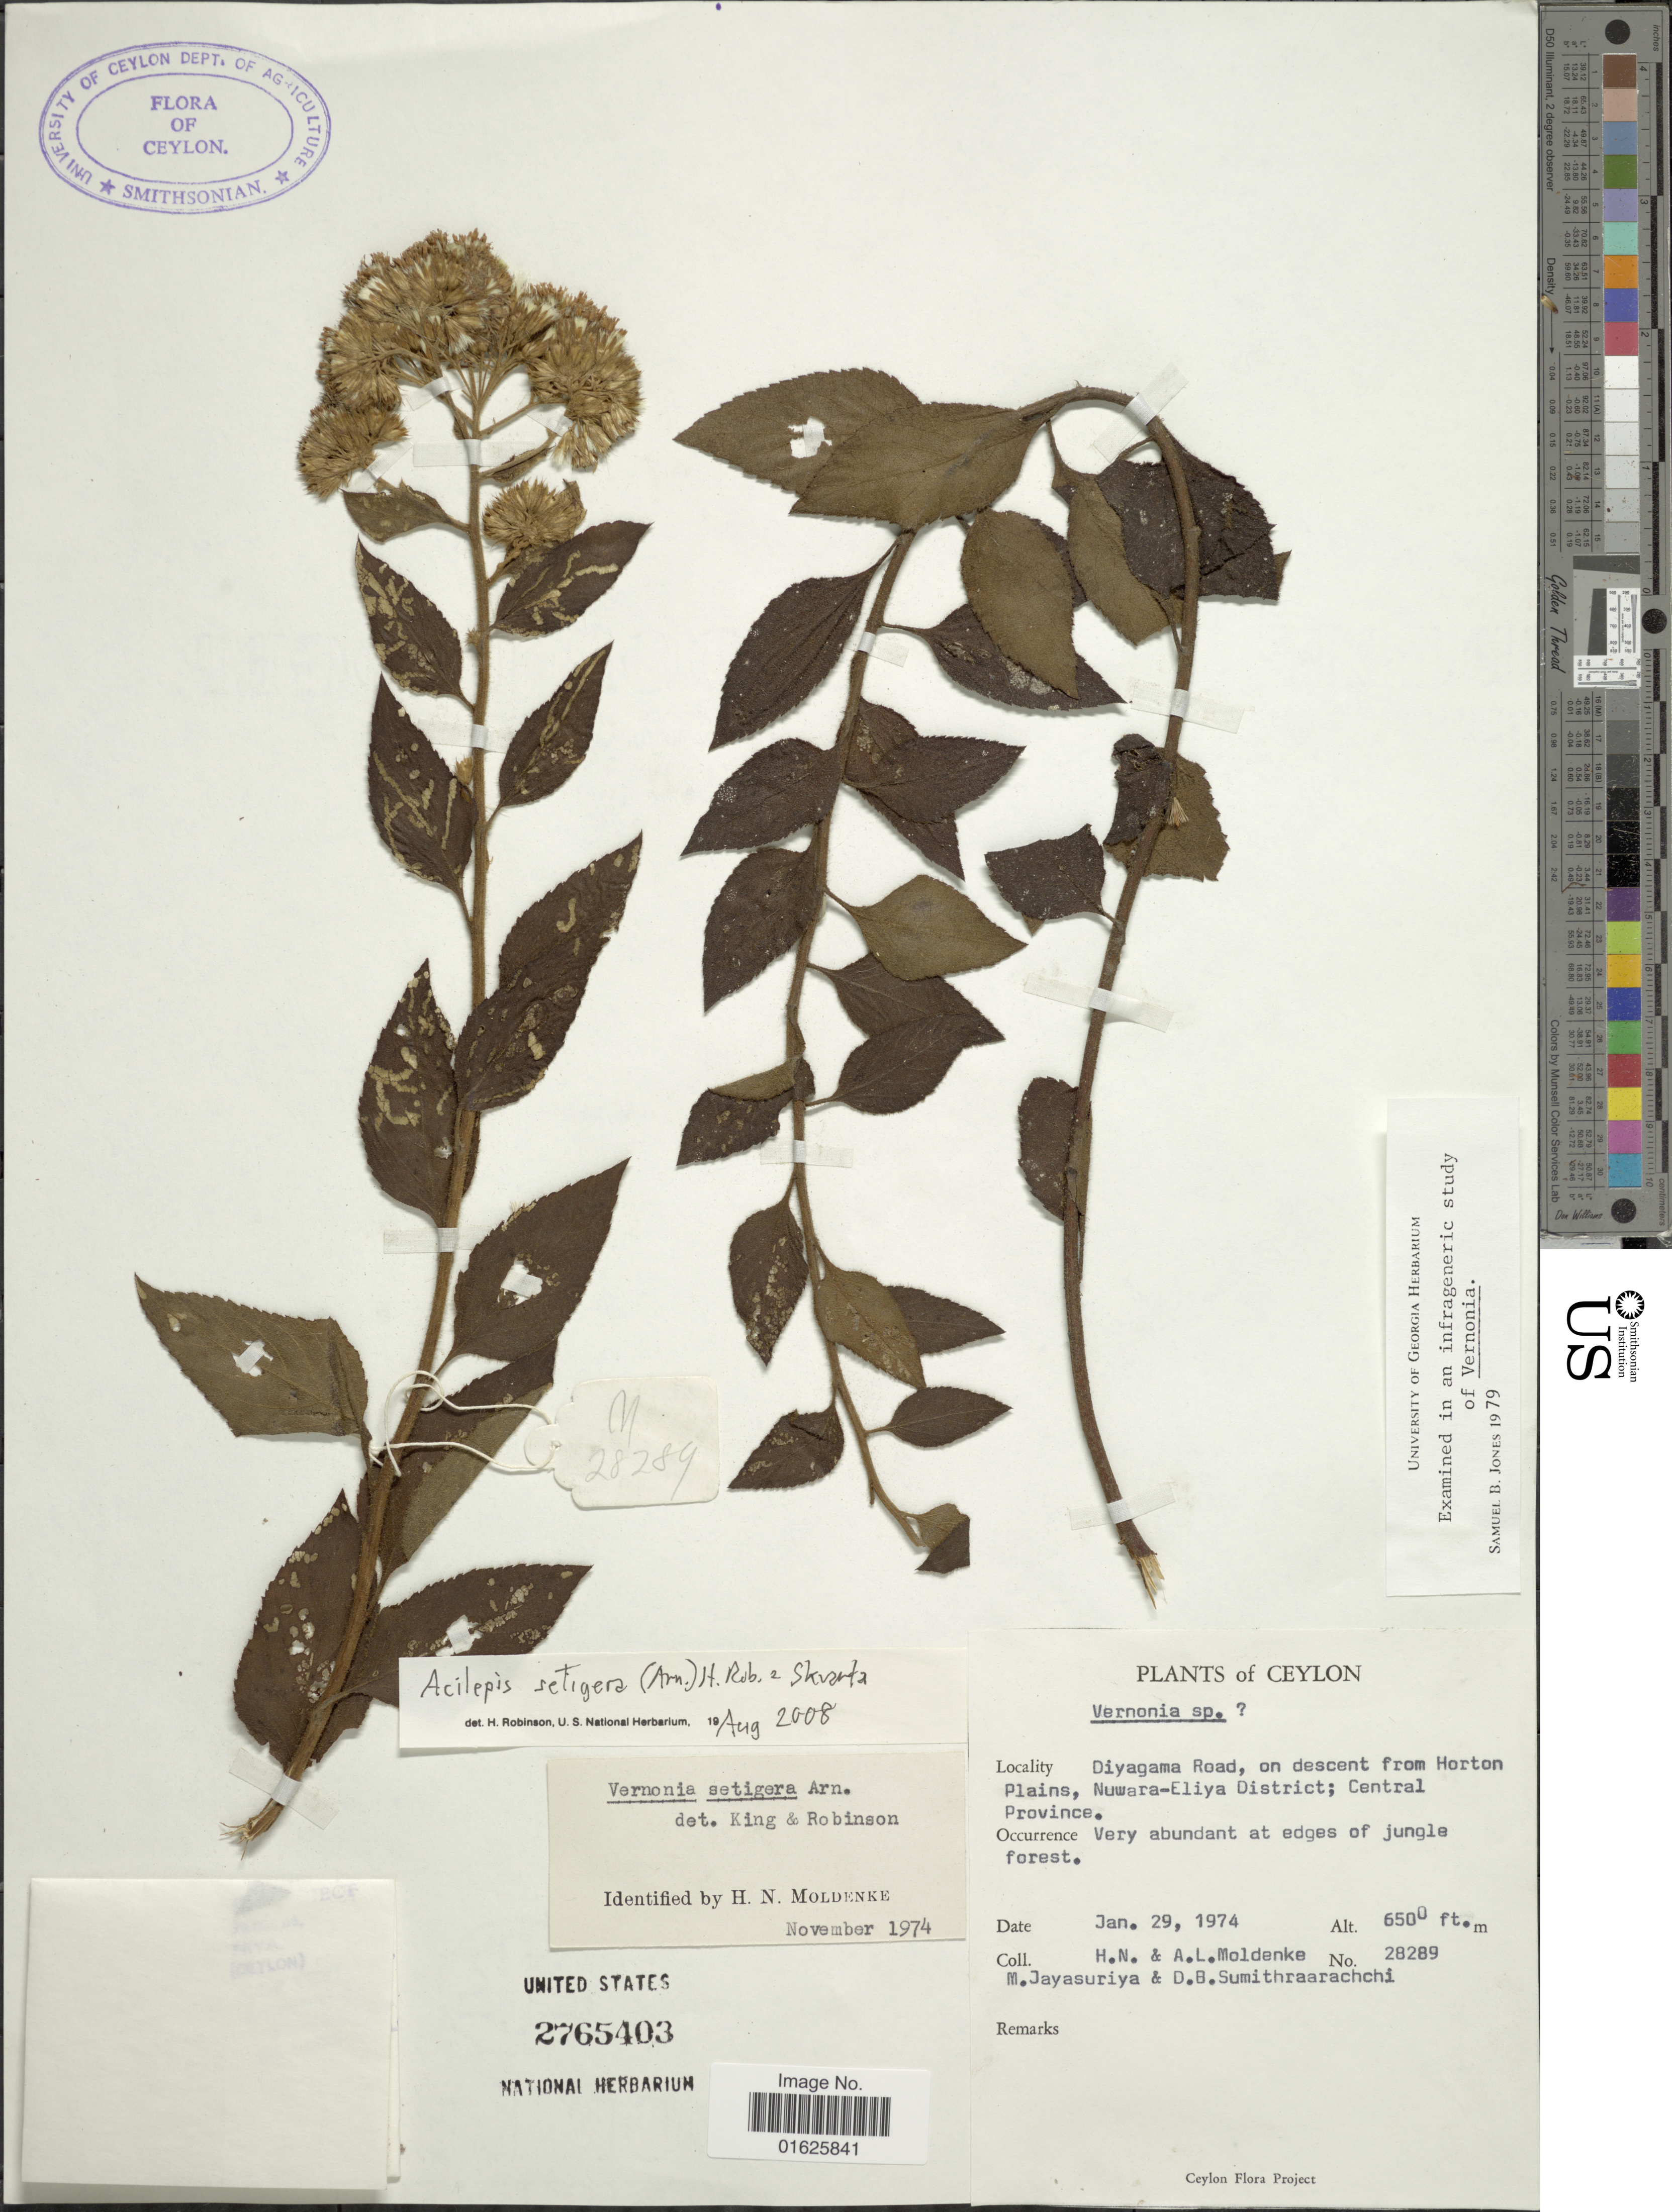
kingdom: Plantae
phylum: Tracheophyta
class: Magnoliopsida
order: Asterales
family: Asteraceae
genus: Acilepis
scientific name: Acilepis setigera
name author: (Arn.) H. Rob. & Skvarla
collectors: H. N. Moldenke, M. Jayasuriya & D. B. Sumithraarachchi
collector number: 28289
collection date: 1974-01-29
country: Sri Lanka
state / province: Central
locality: Ceylon, Diyagama Road, on decent from Horton Plains, Nuwara-Eliya District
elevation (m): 1981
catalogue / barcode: US 2765403